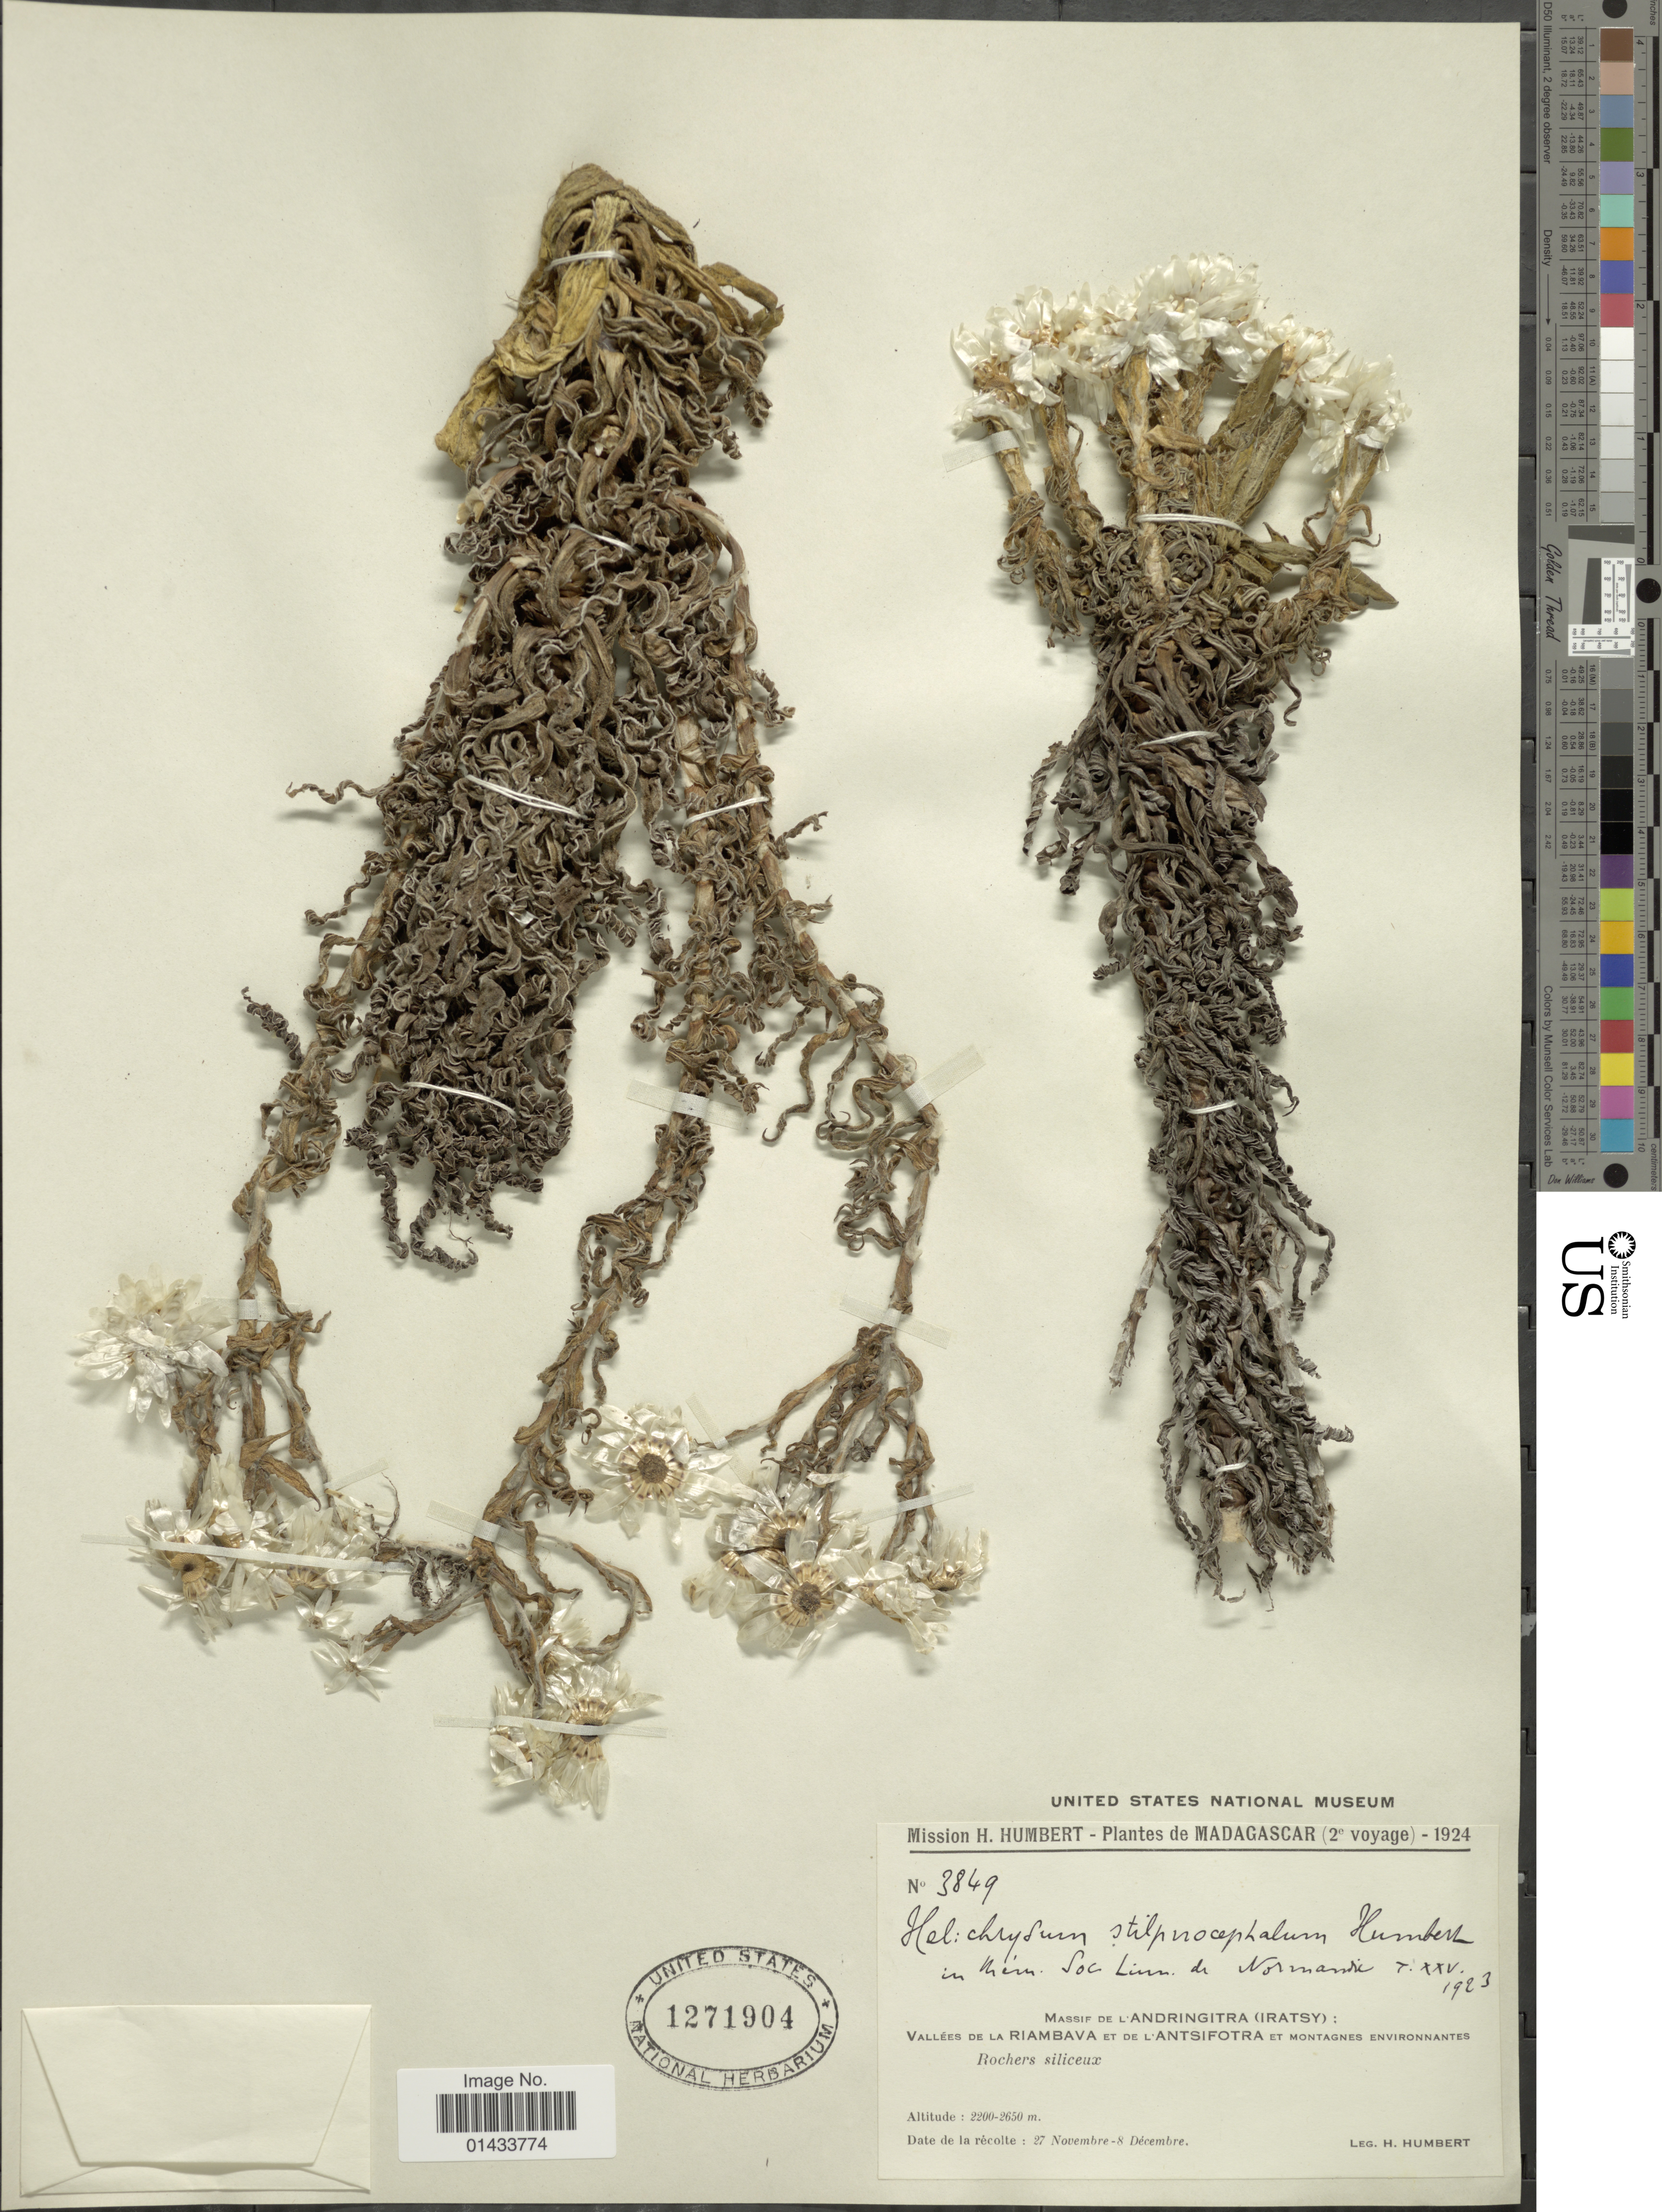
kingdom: Plantae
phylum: Tracheophyta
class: Magnoliopsida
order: Asterales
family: Asteraceae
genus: Helichrysum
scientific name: Helichrysum stilpnocephalum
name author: Humbert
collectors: H. Humbert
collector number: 3849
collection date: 1924-11-27/1924-12-08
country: Madagascar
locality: Massif de L' Andringitra (Iratsy): Vallees de la Riambava et de l' Antsifotra et Montagnes Environnantes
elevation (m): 2200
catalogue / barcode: US 1271904